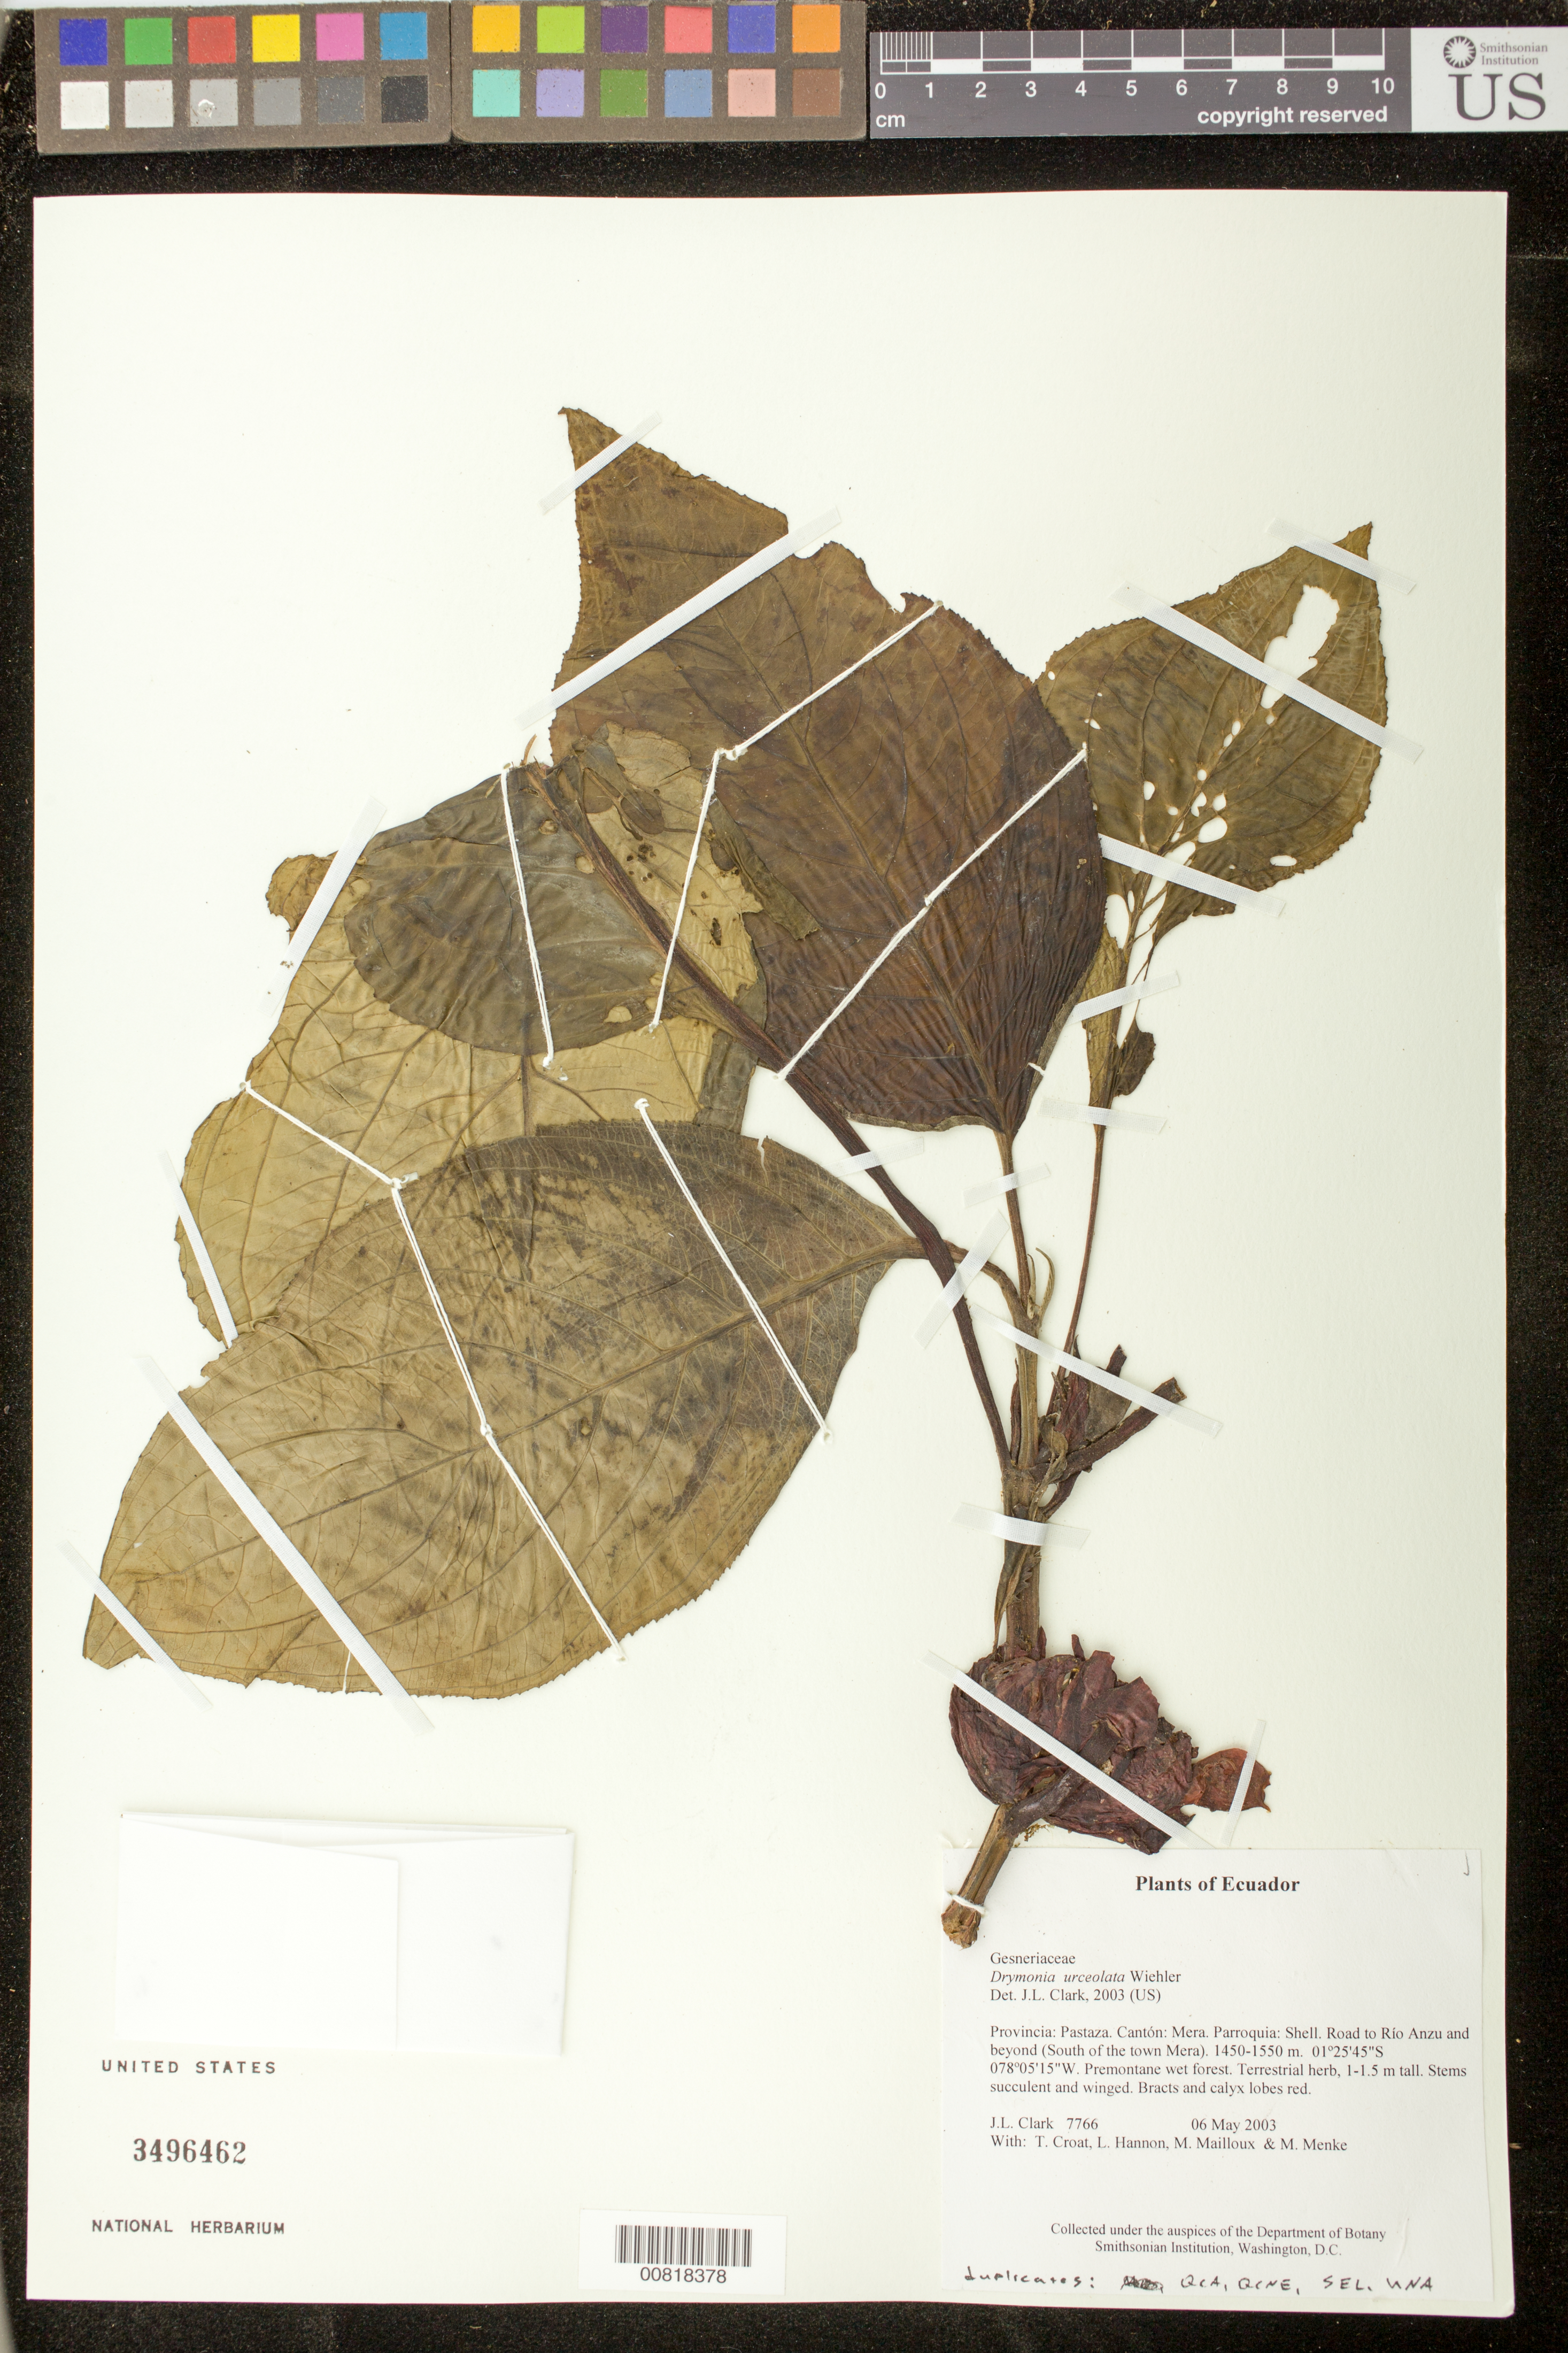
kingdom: Plantae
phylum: Tracheophyta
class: Magnoliopsida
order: Lamiales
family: Gesneriaceae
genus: Drymonia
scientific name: Drymonia urceolata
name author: Wiehler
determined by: Clark, J. L., (SEL), The Marie Selby Botanical Garden (UNITED STATES)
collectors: J. L. Clark, T. B. Croat, L. Hannon, M. Mailloux & M. Menke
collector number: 7766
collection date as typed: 06 May 2003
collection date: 2003-05-06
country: Ecuador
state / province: Pastaza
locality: Mera. Parroquia: Shell. Road to Río Anzu and beyond (South of the town Mera).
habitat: Premontane wet forest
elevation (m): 1450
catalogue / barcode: US 3496462